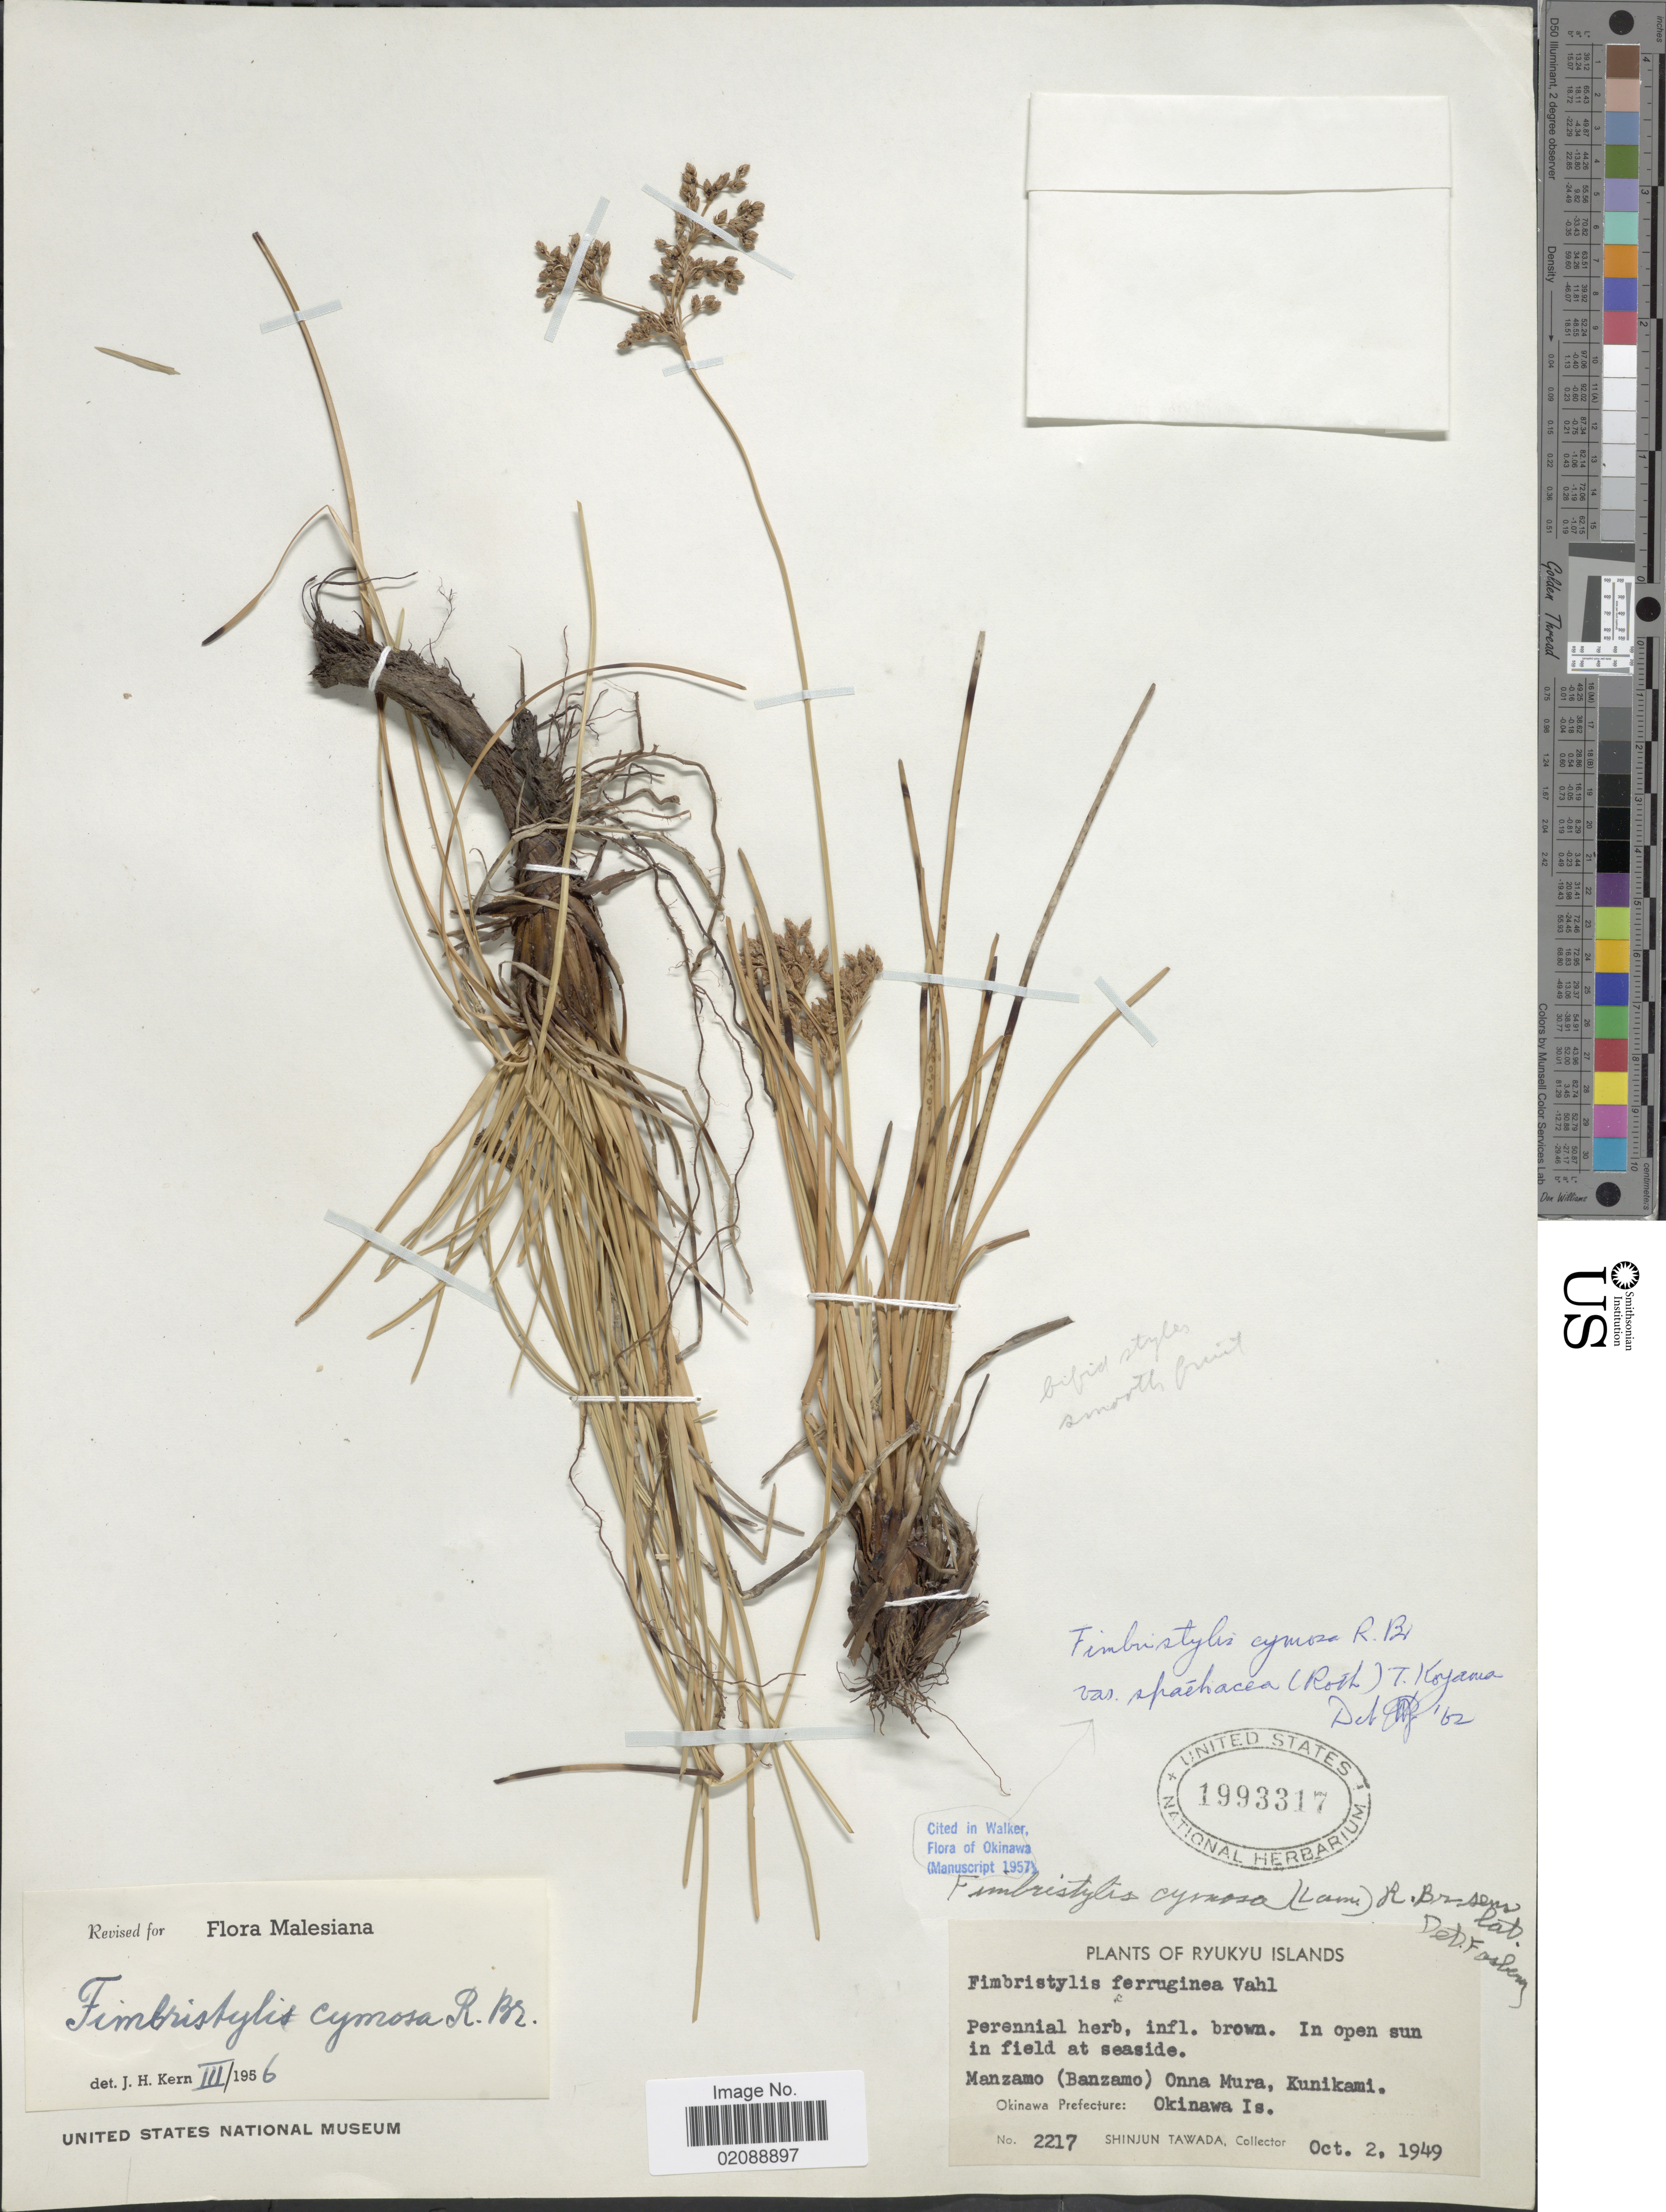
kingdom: Plantae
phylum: Tracheophyta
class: Liliopsida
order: Poales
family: Cyperaceae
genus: Fimbristylis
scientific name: Fimbristylis cymosa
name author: R. Br.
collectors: S. Tawada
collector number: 2217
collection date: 1949-10-02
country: Japan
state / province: Okinawa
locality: Ryukyu Islands, Manzamo (Banzamo) Onna Mura, Kunikami, Okinawa Prefecture: Okinawa Is.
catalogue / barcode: US 1993317